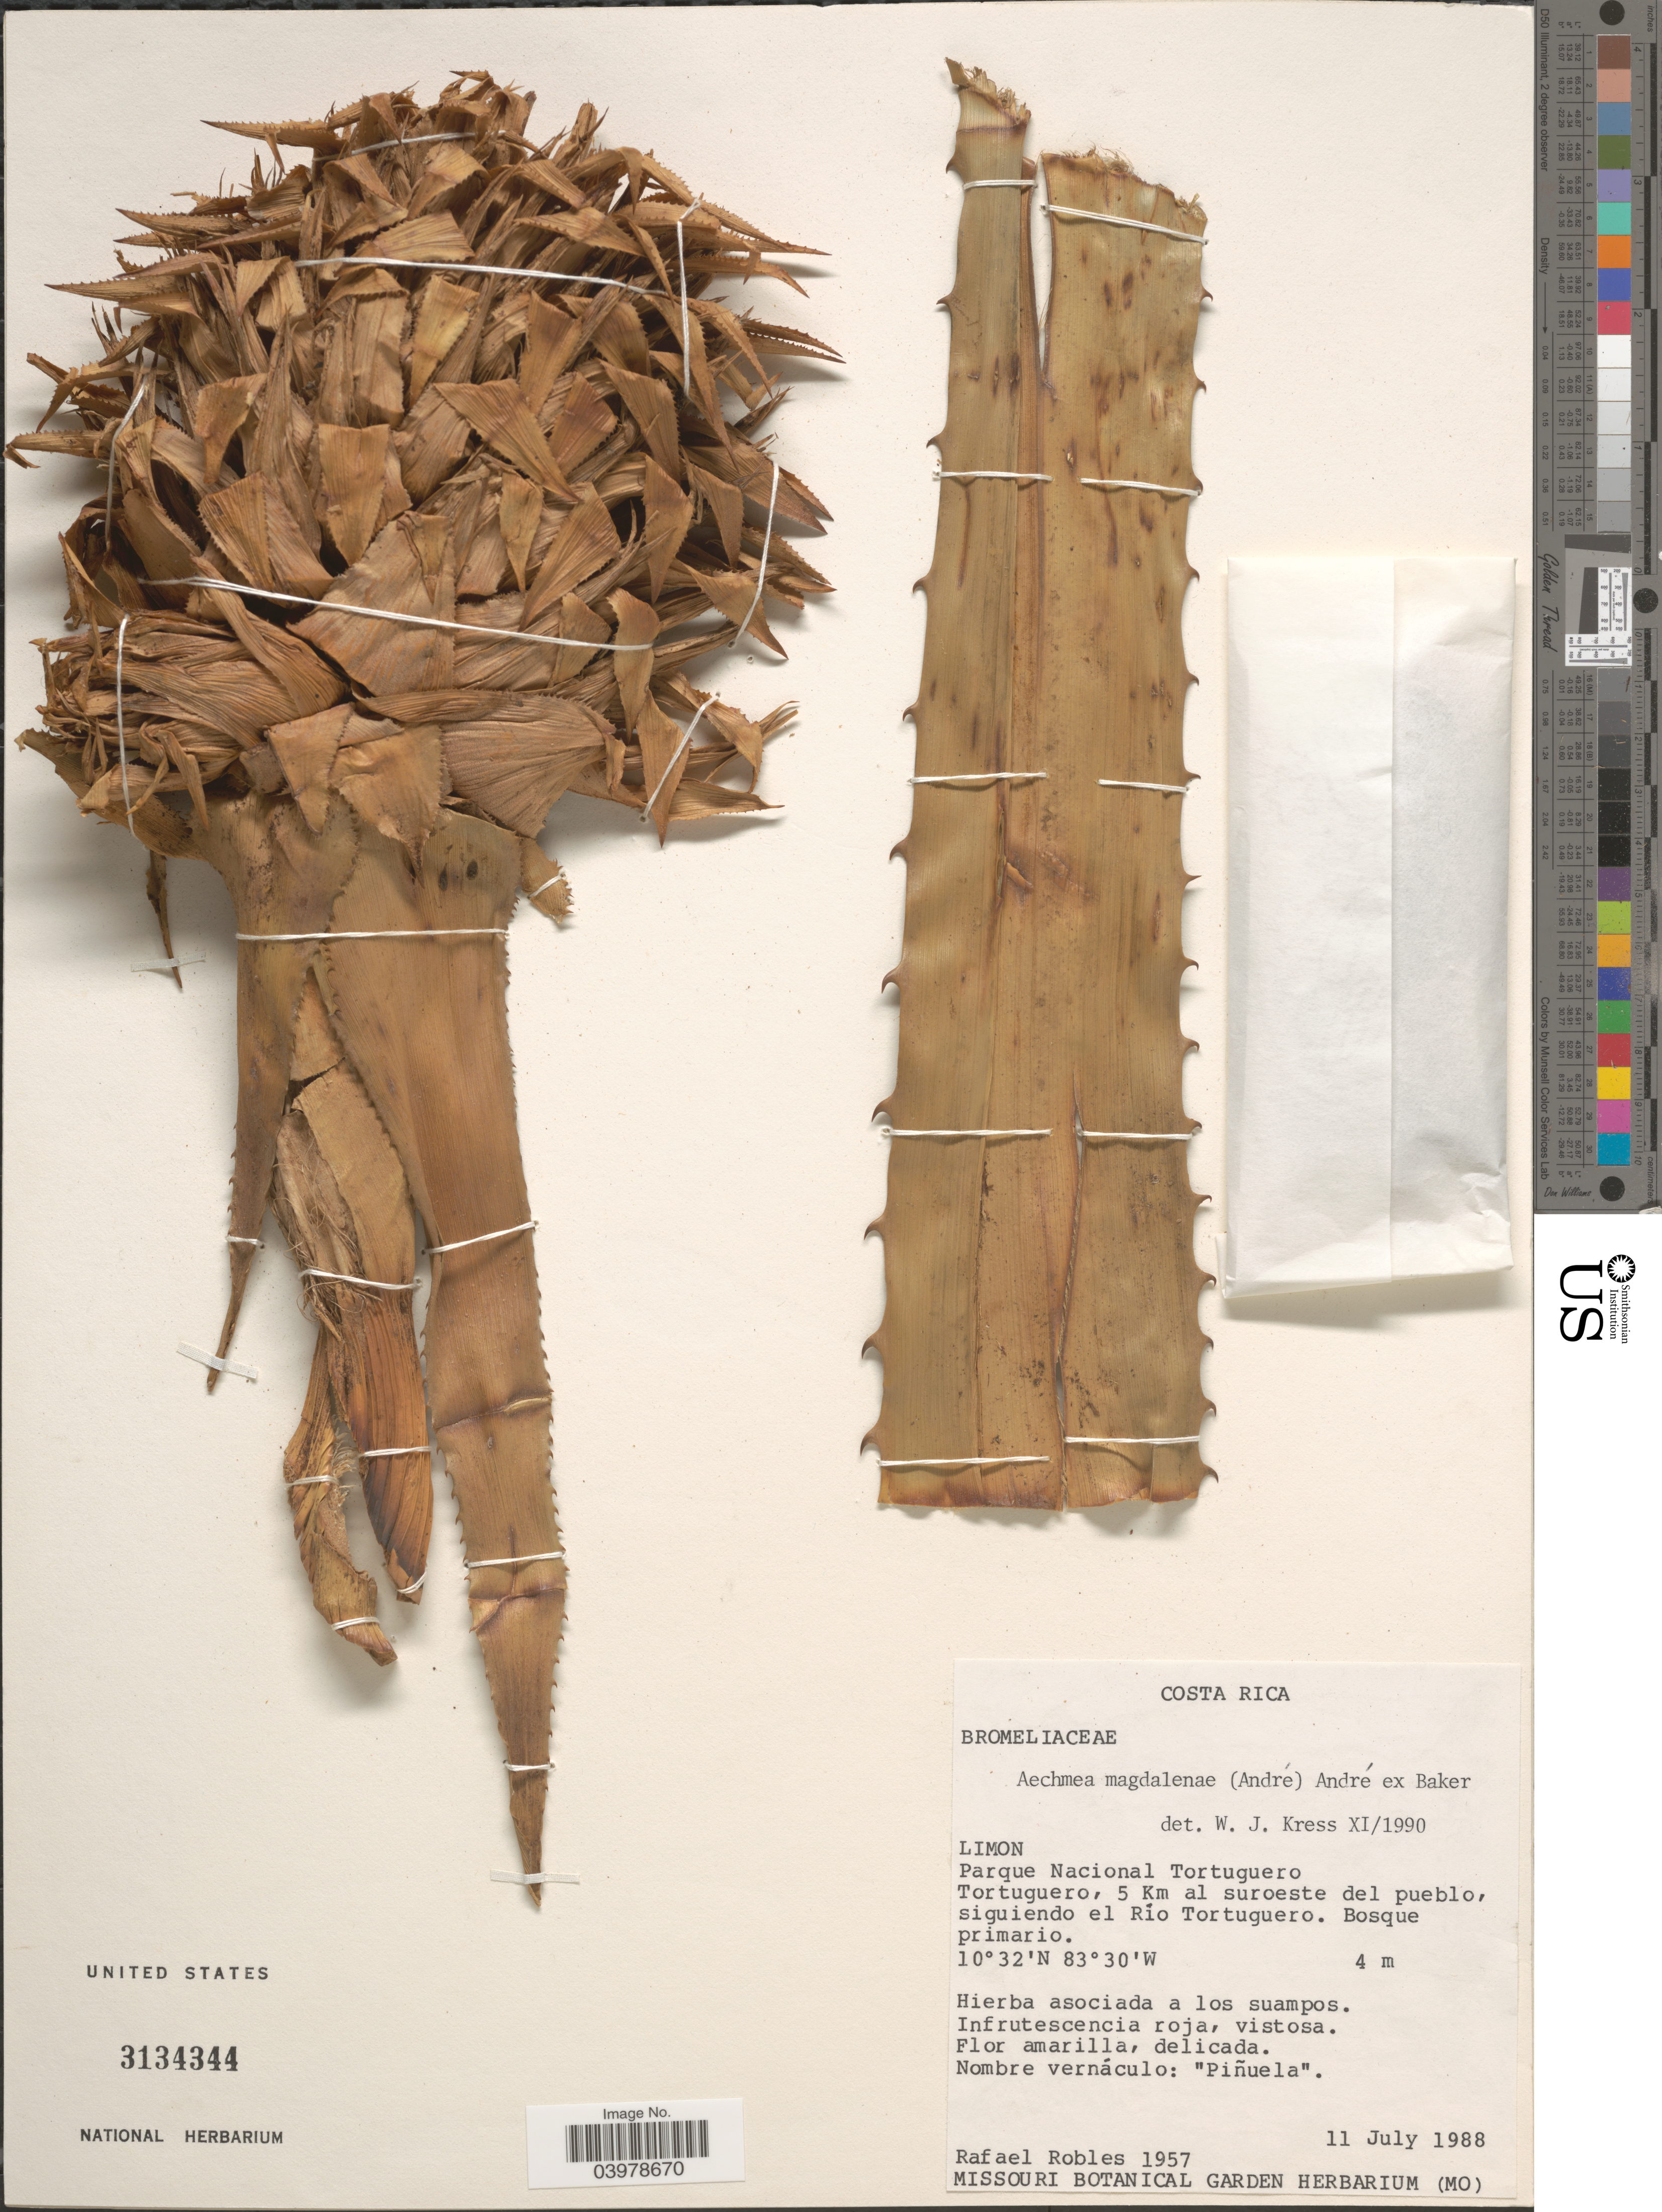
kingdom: Plantae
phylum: Tracheophyta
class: Liliopsida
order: Poales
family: Bromeliaceae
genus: Aechmea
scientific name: Aechmea magdalenae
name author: (André) André ex Baker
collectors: R. Robles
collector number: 1957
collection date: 1988-07-11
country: Costa Rica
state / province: Limón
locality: Parque Nacional Tortuguero. Tortuguero, 5 Km al suroeste del pueblo, siguiendo el Río Tortuguero.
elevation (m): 4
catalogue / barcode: US 3134344